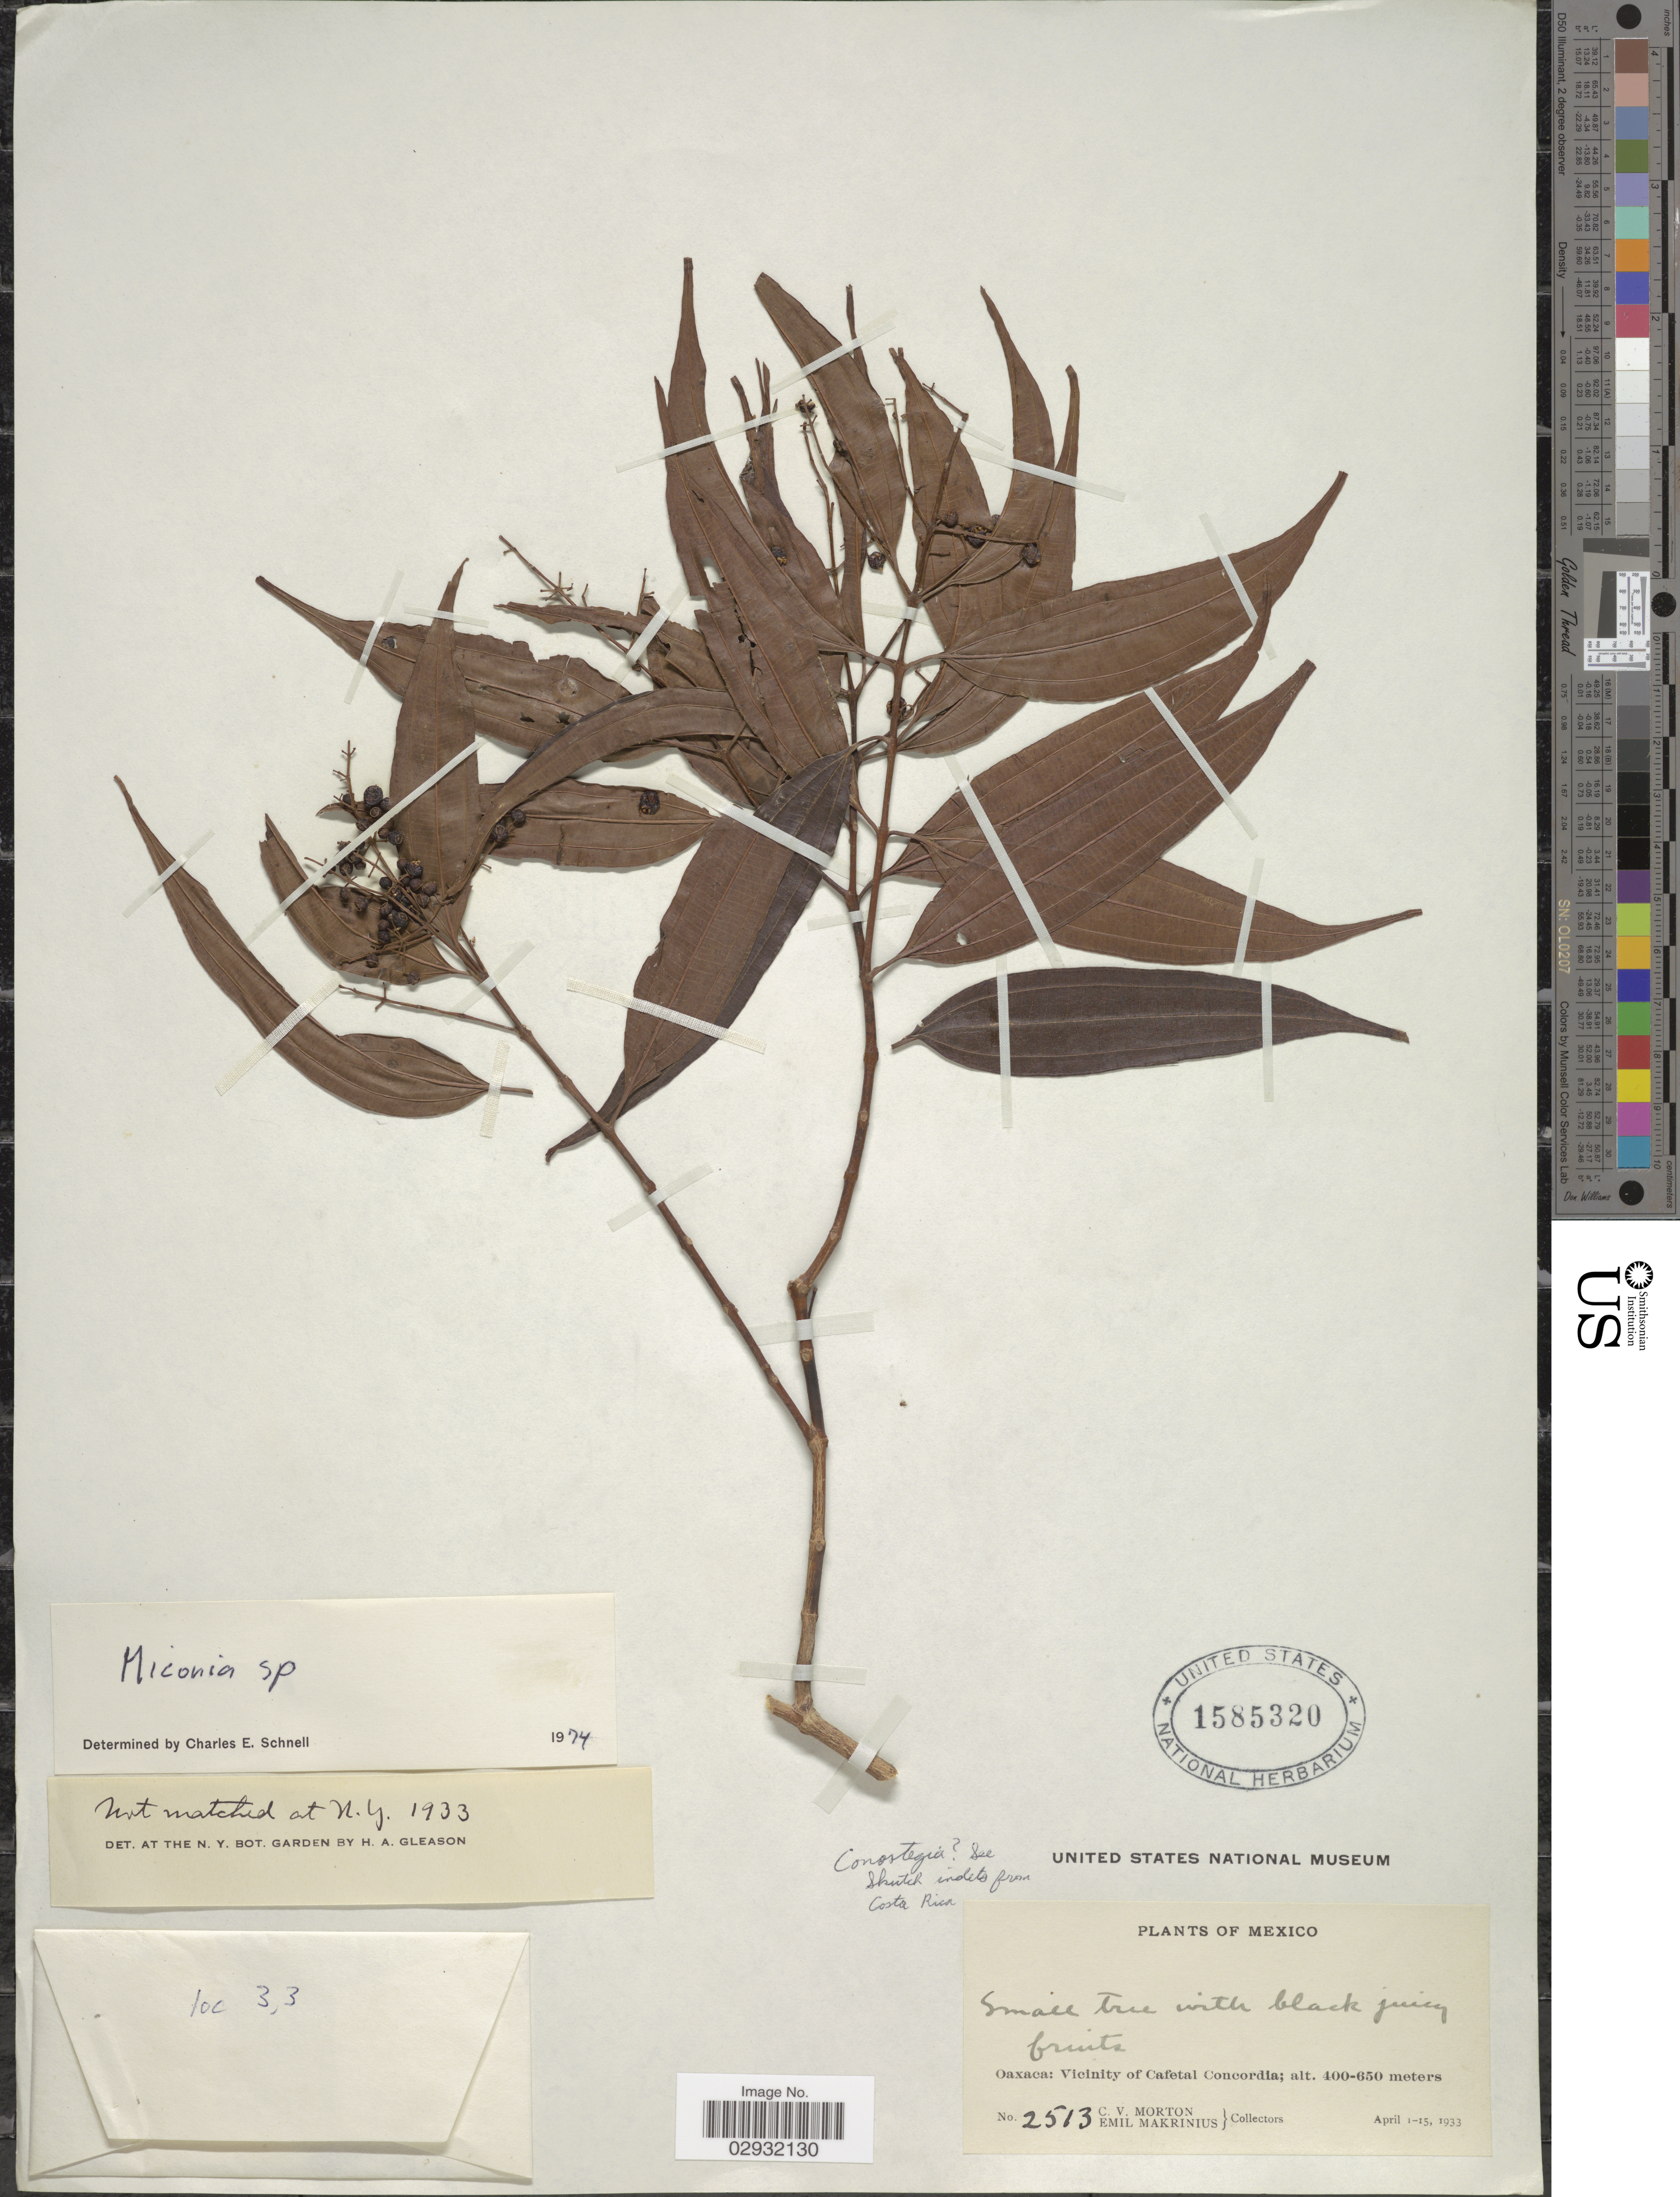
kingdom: Plantae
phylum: Tracheophyta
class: Magnoliopsida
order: Myrtales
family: Melastomataceae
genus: Miconia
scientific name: Miconia borealis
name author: Gleason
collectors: C. V. Morton & E. Makrinius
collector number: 2513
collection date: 1933-04-01/1933-04-15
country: Mexico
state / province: Oaxaca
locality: Vicinity of Cafetal Concordia.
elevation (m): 400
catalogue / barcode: US 1585320